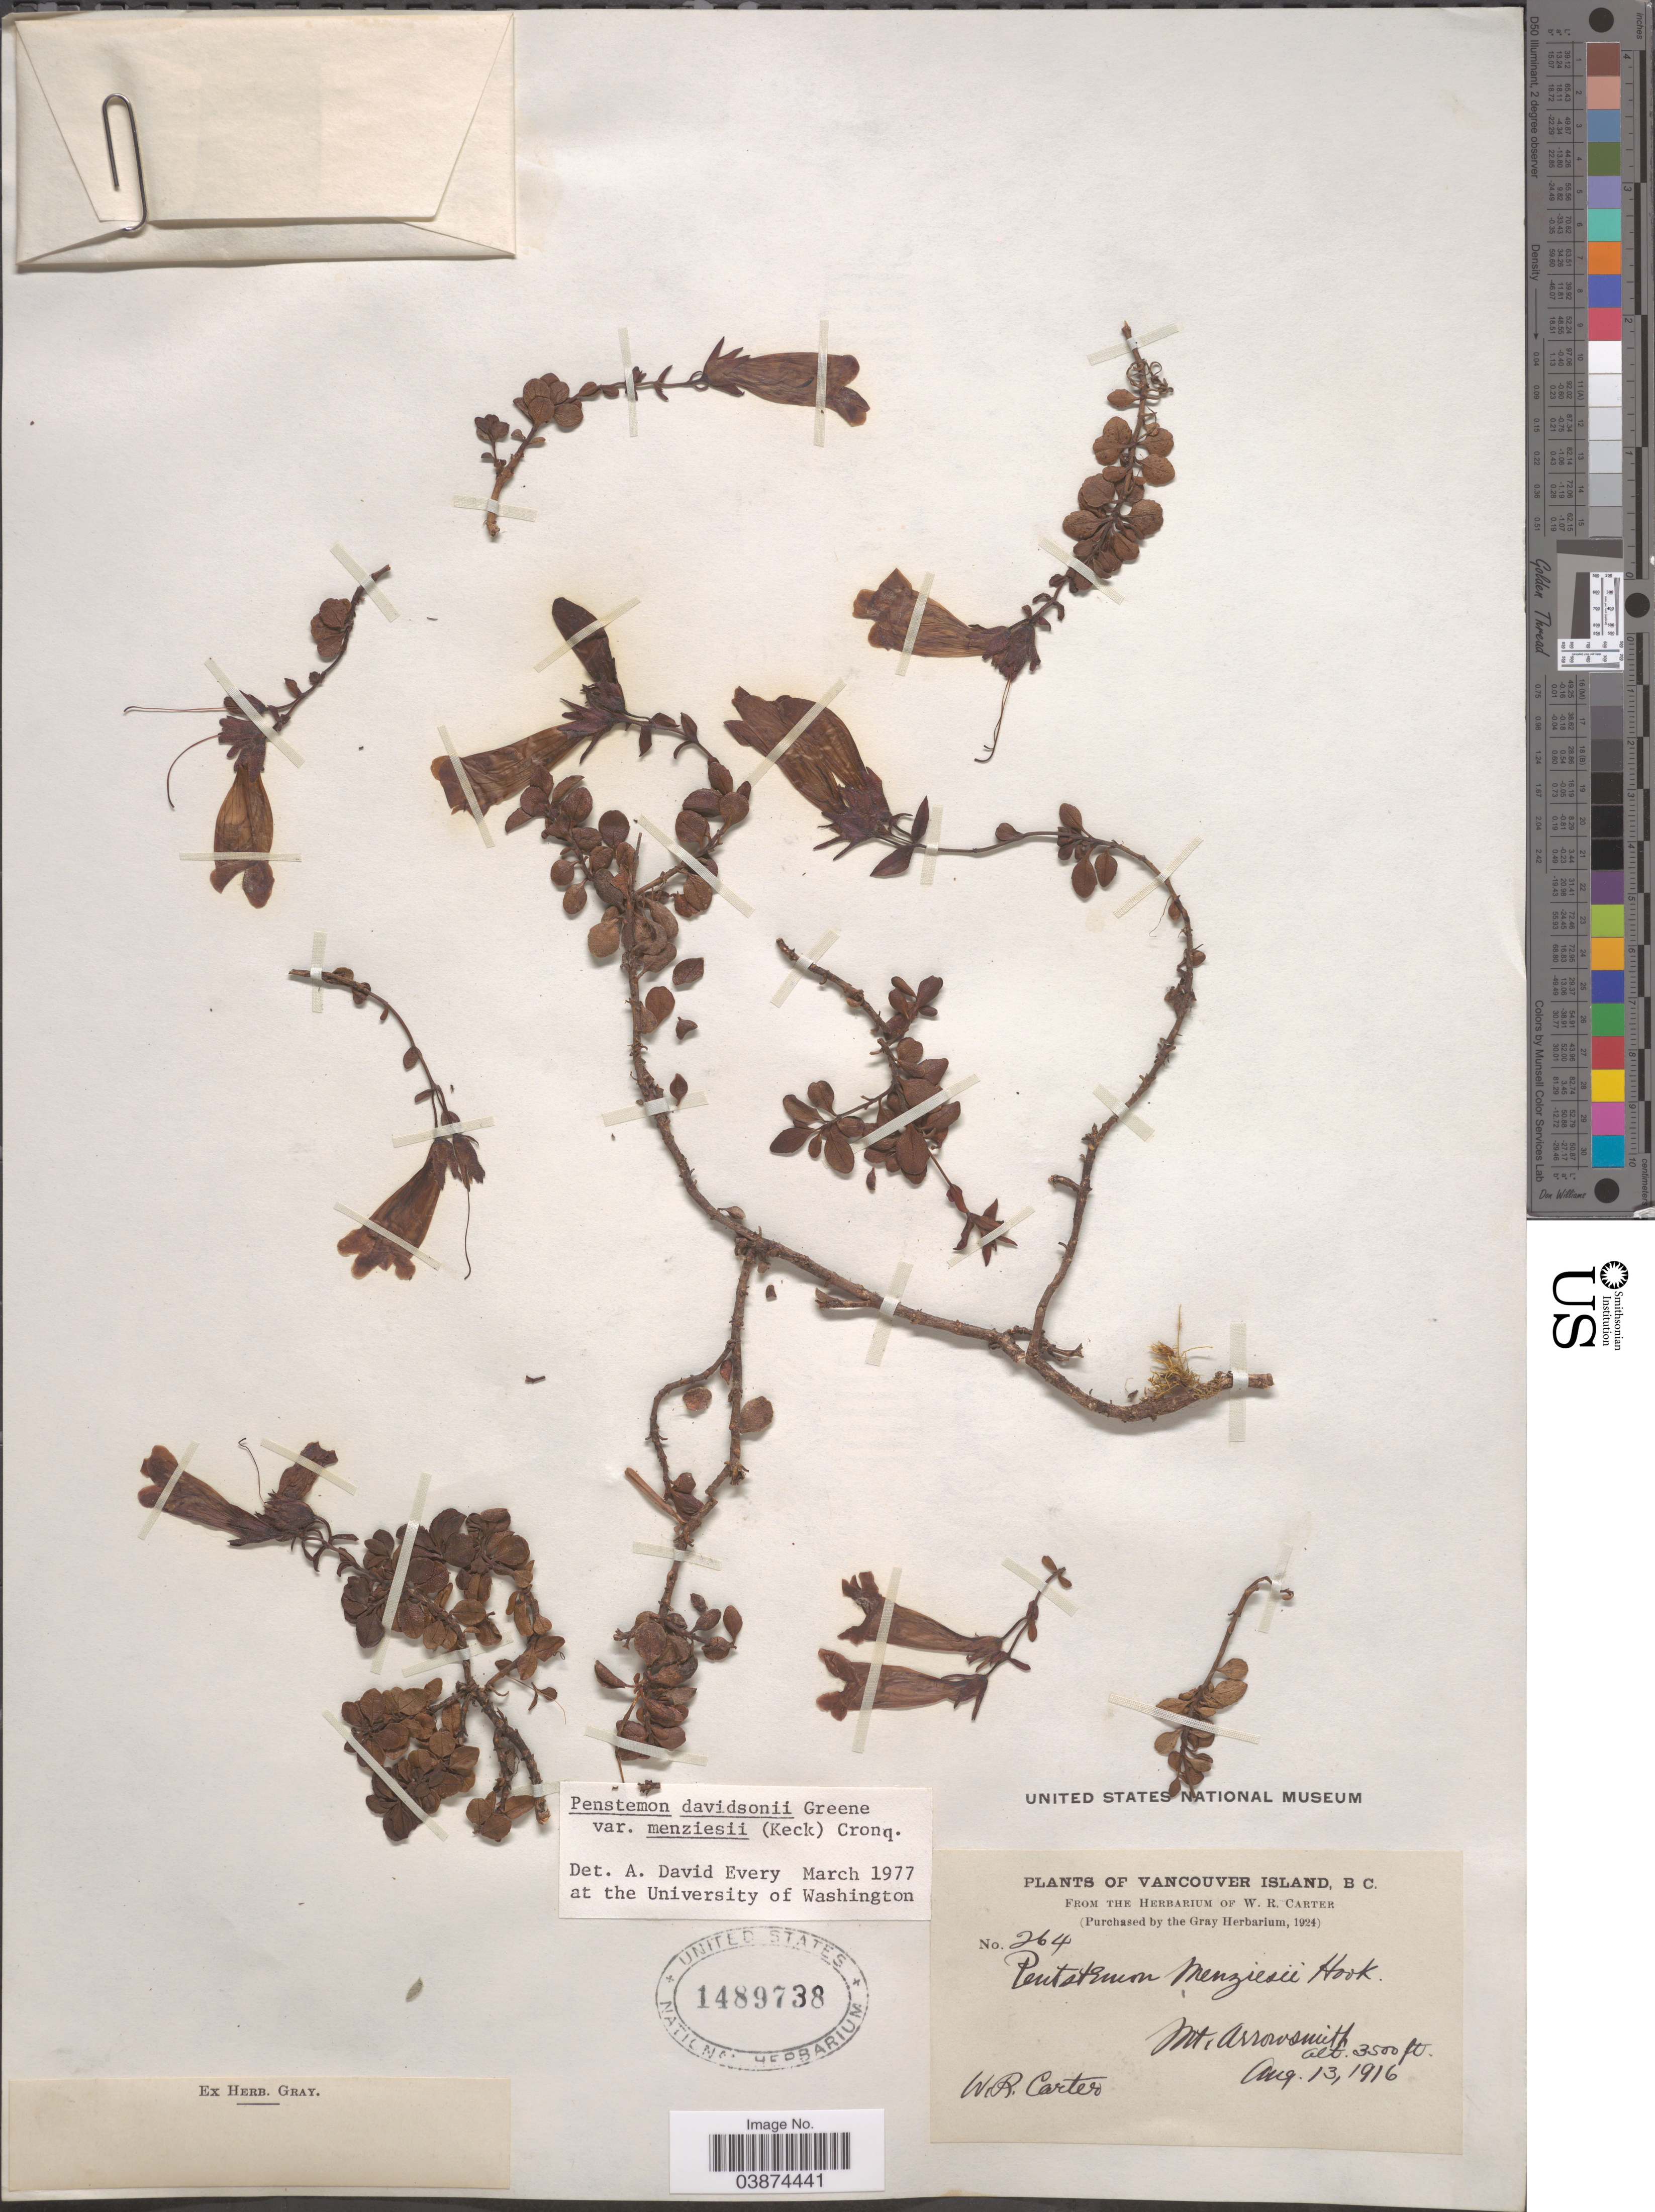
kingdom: Plantae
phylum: Tracheophyta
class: Magnoliopsida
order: Lamiales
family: Plantaginaceae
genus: Penstemon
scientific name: Penstemon davidsonii var. menziesii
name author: (D.D. Keck) Cronquist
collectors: W. R. Carter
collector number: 264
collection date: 1916-08-13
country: Canada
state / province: British Columbia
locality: Vancouver Island. Mt. Arrowsmith.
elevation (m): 1067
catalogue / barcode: US 1489738